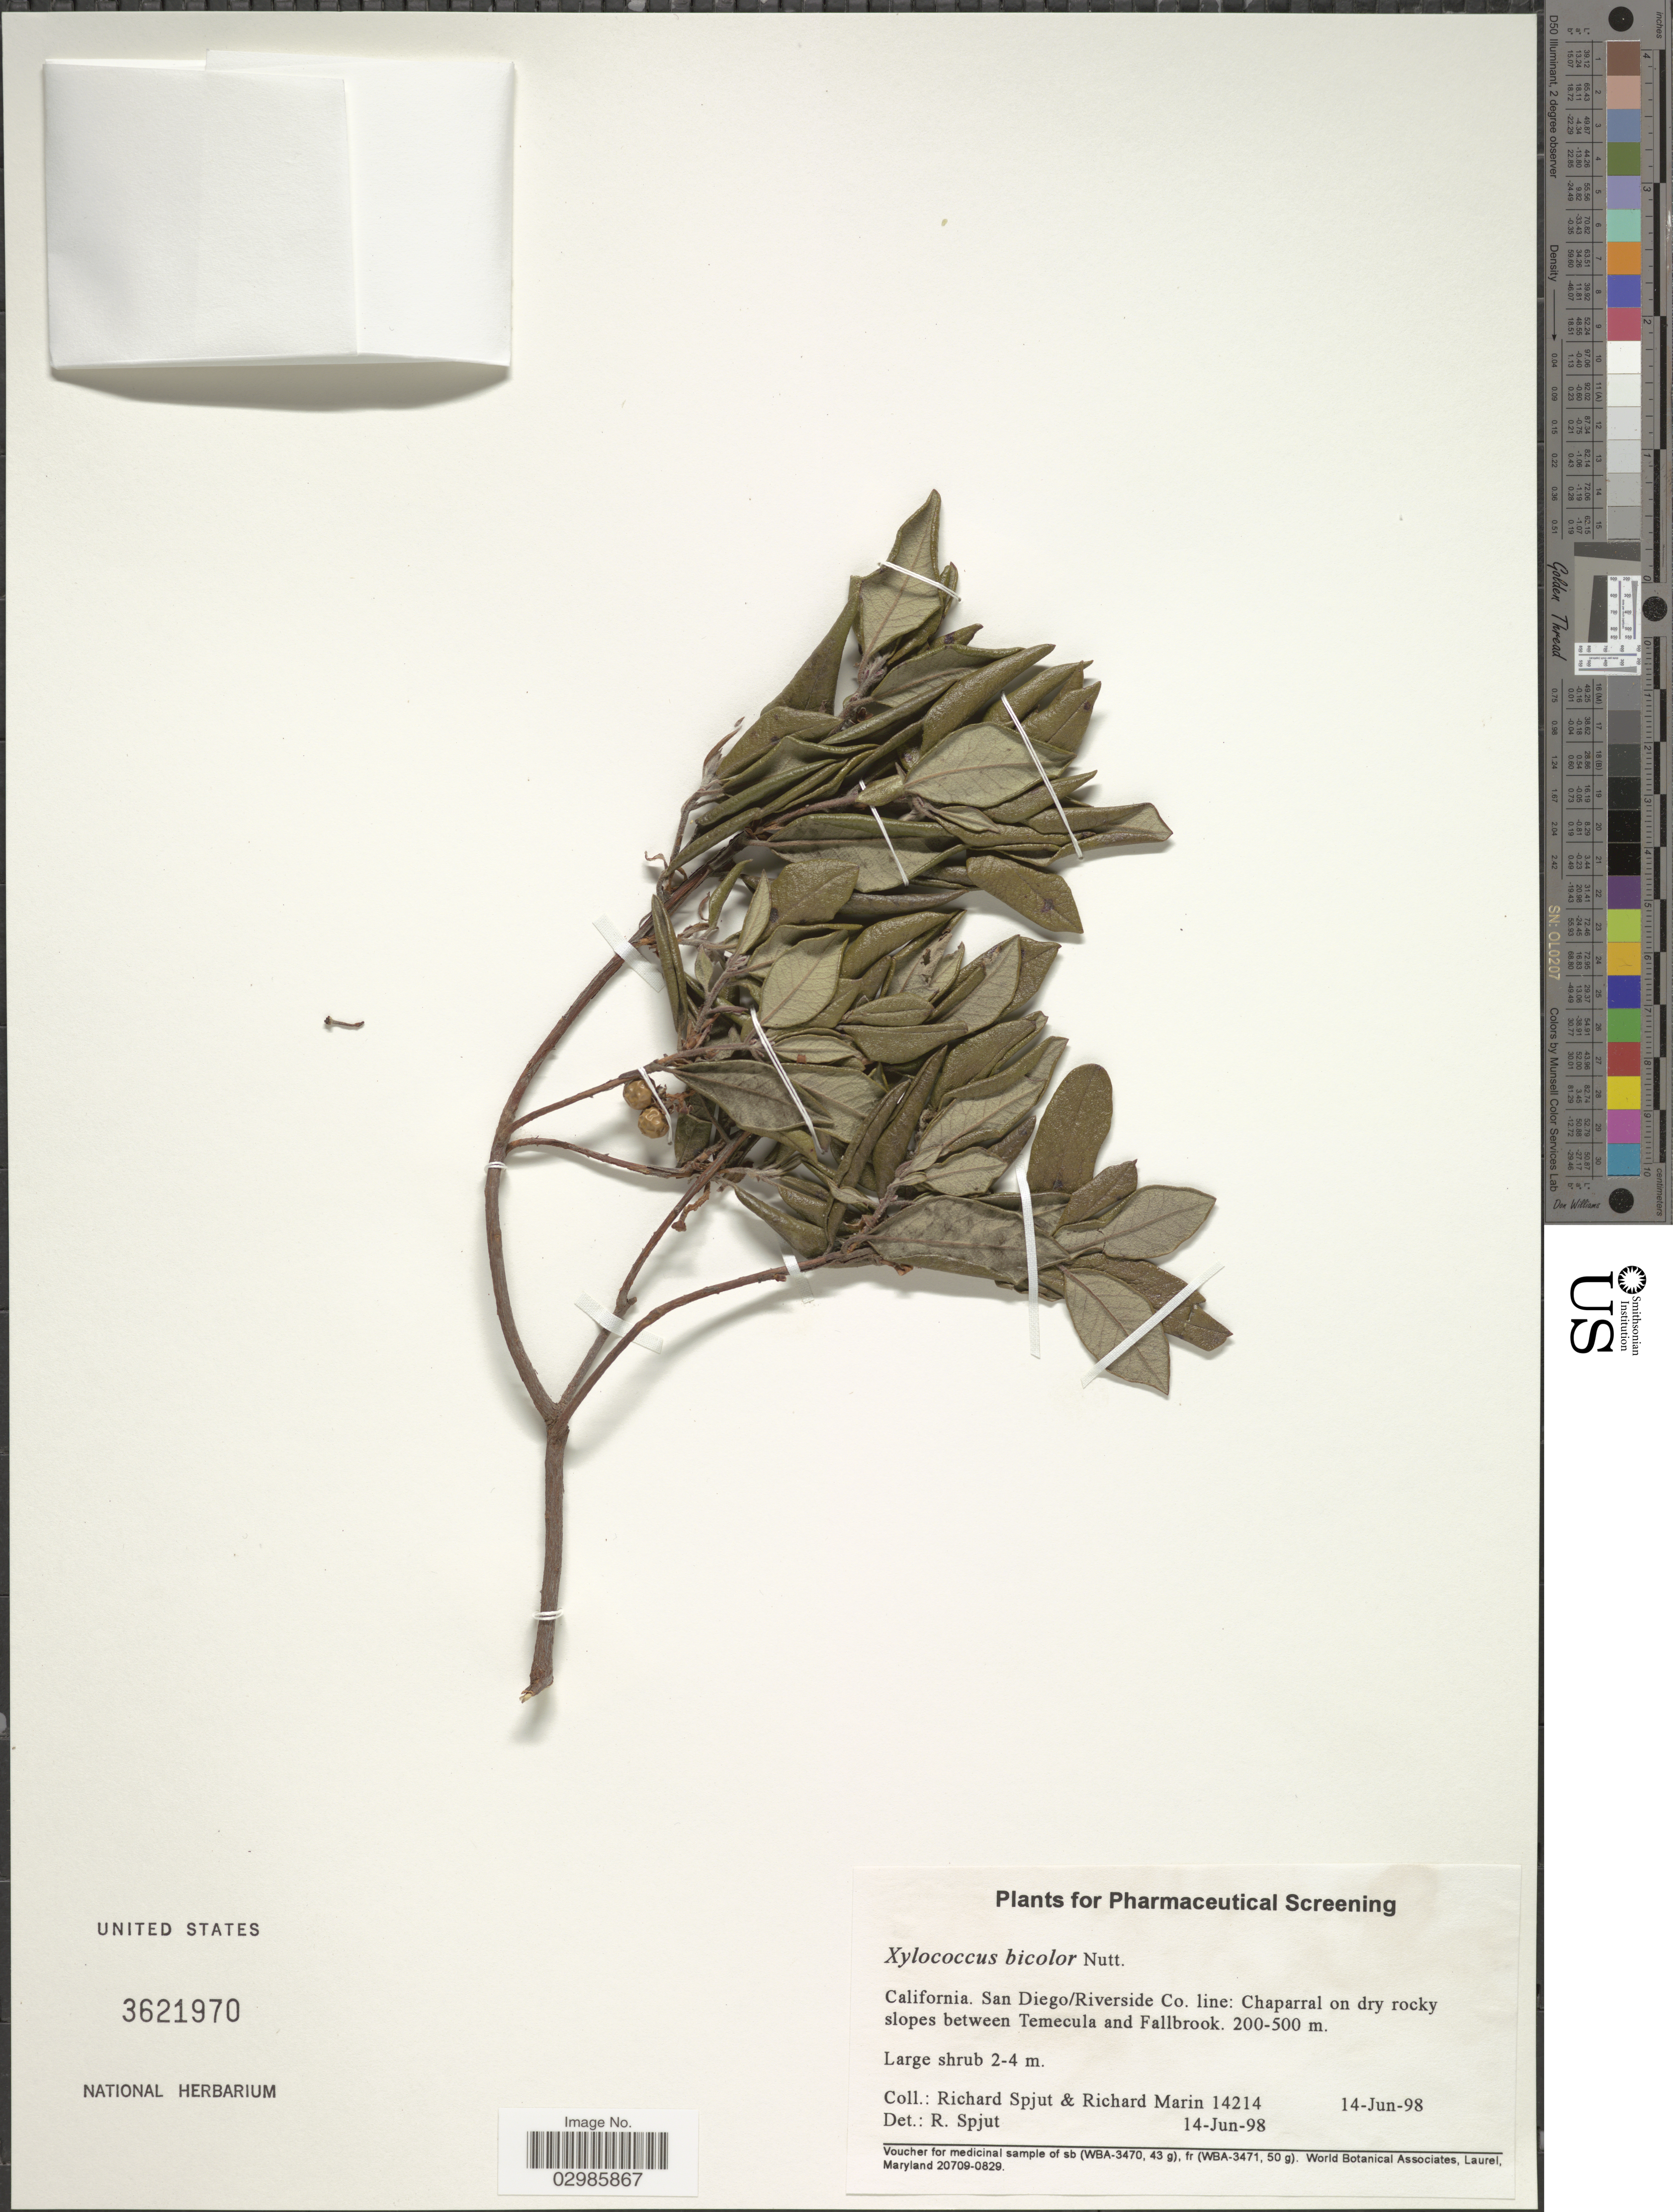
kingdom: Plantae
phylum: Tracheophyta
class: Magnoliopsida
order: Ericales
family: Ericaceae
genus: Xylococcus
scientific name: Xylococcus bicolor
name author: Nutt.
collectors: R. Spjut & R. Marin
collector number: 14214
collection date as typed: Transcribed d/m/y: 14/6/98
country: United States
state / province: California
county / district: San Diego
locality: San Diego/Riverside Co. line. Slopes between Temecula and Fallbrook.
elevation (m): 200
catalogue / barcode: US 3621970